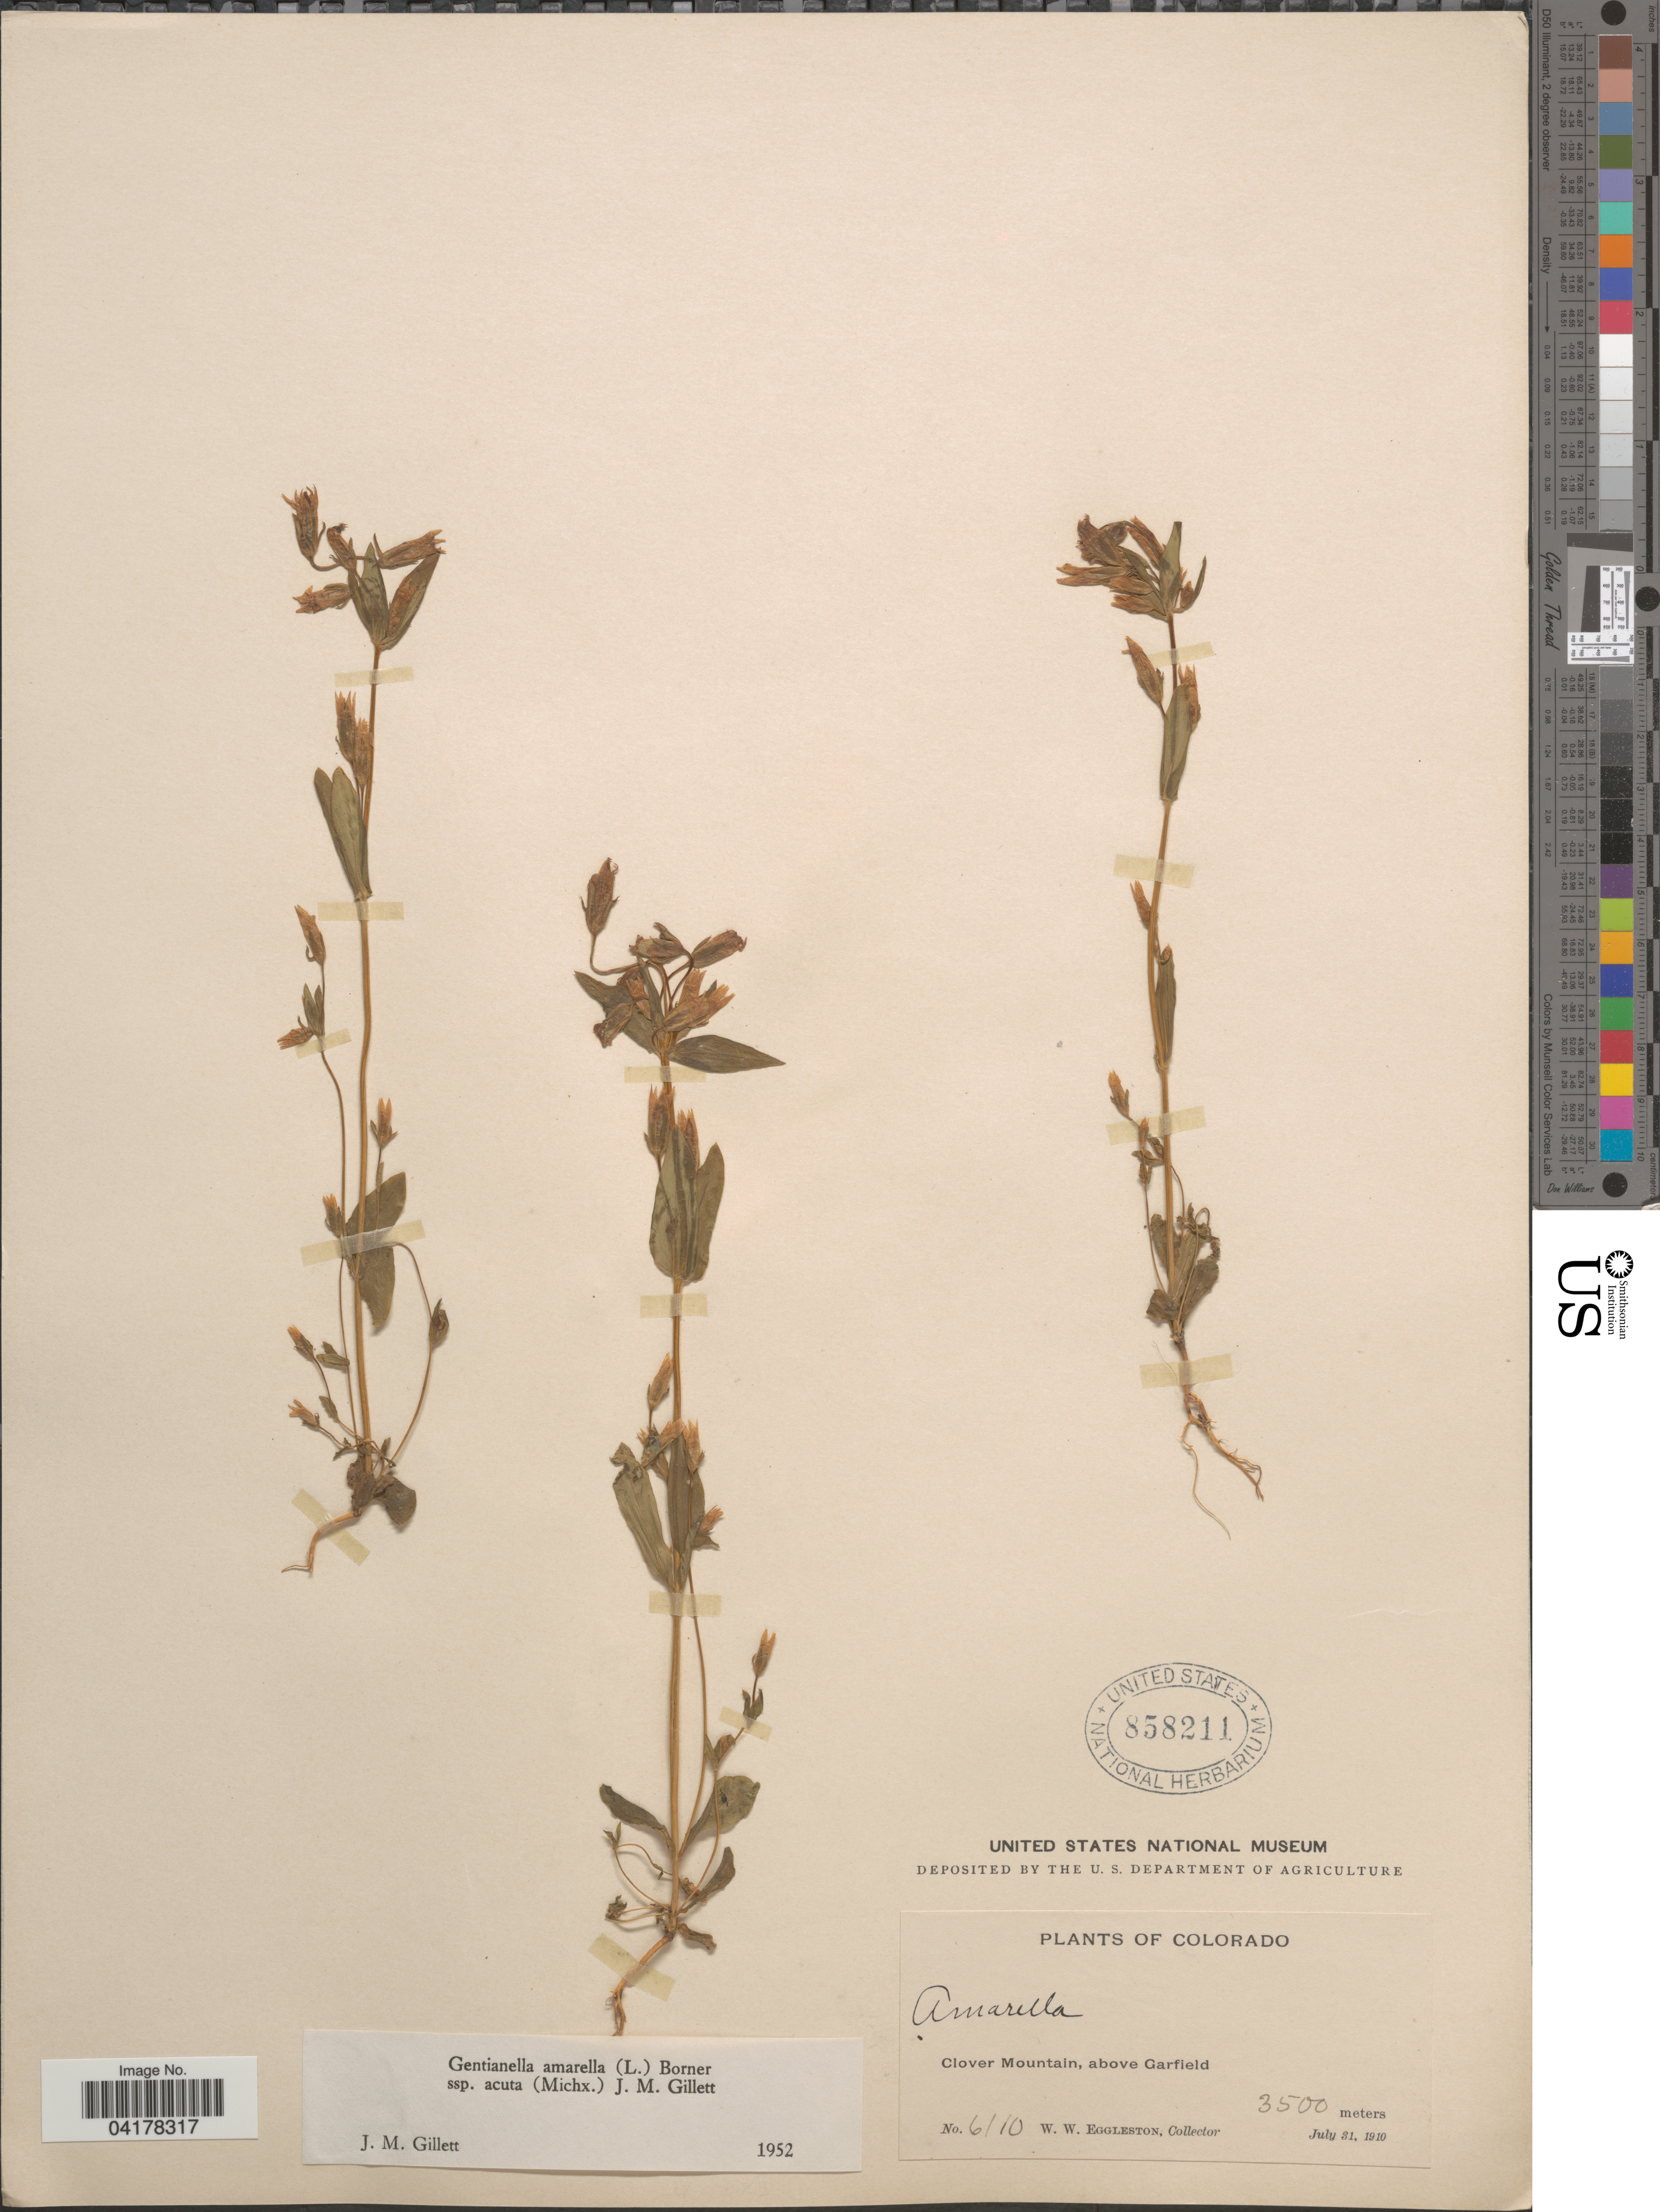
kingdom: Plantae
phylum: Tracheophyta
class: Magnoliopsida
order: Gentianales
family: Gentianaceae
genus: Gentianella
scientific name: Gentianella amarella subsp. acuta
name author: (Michx.) J.M. Gillett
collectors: W. W. Eggleston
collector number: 6110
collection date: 1910-07-31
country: United States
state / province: Colorado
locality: Clover Mountain, above Garfield.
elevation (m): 3500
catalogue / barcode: US 858211